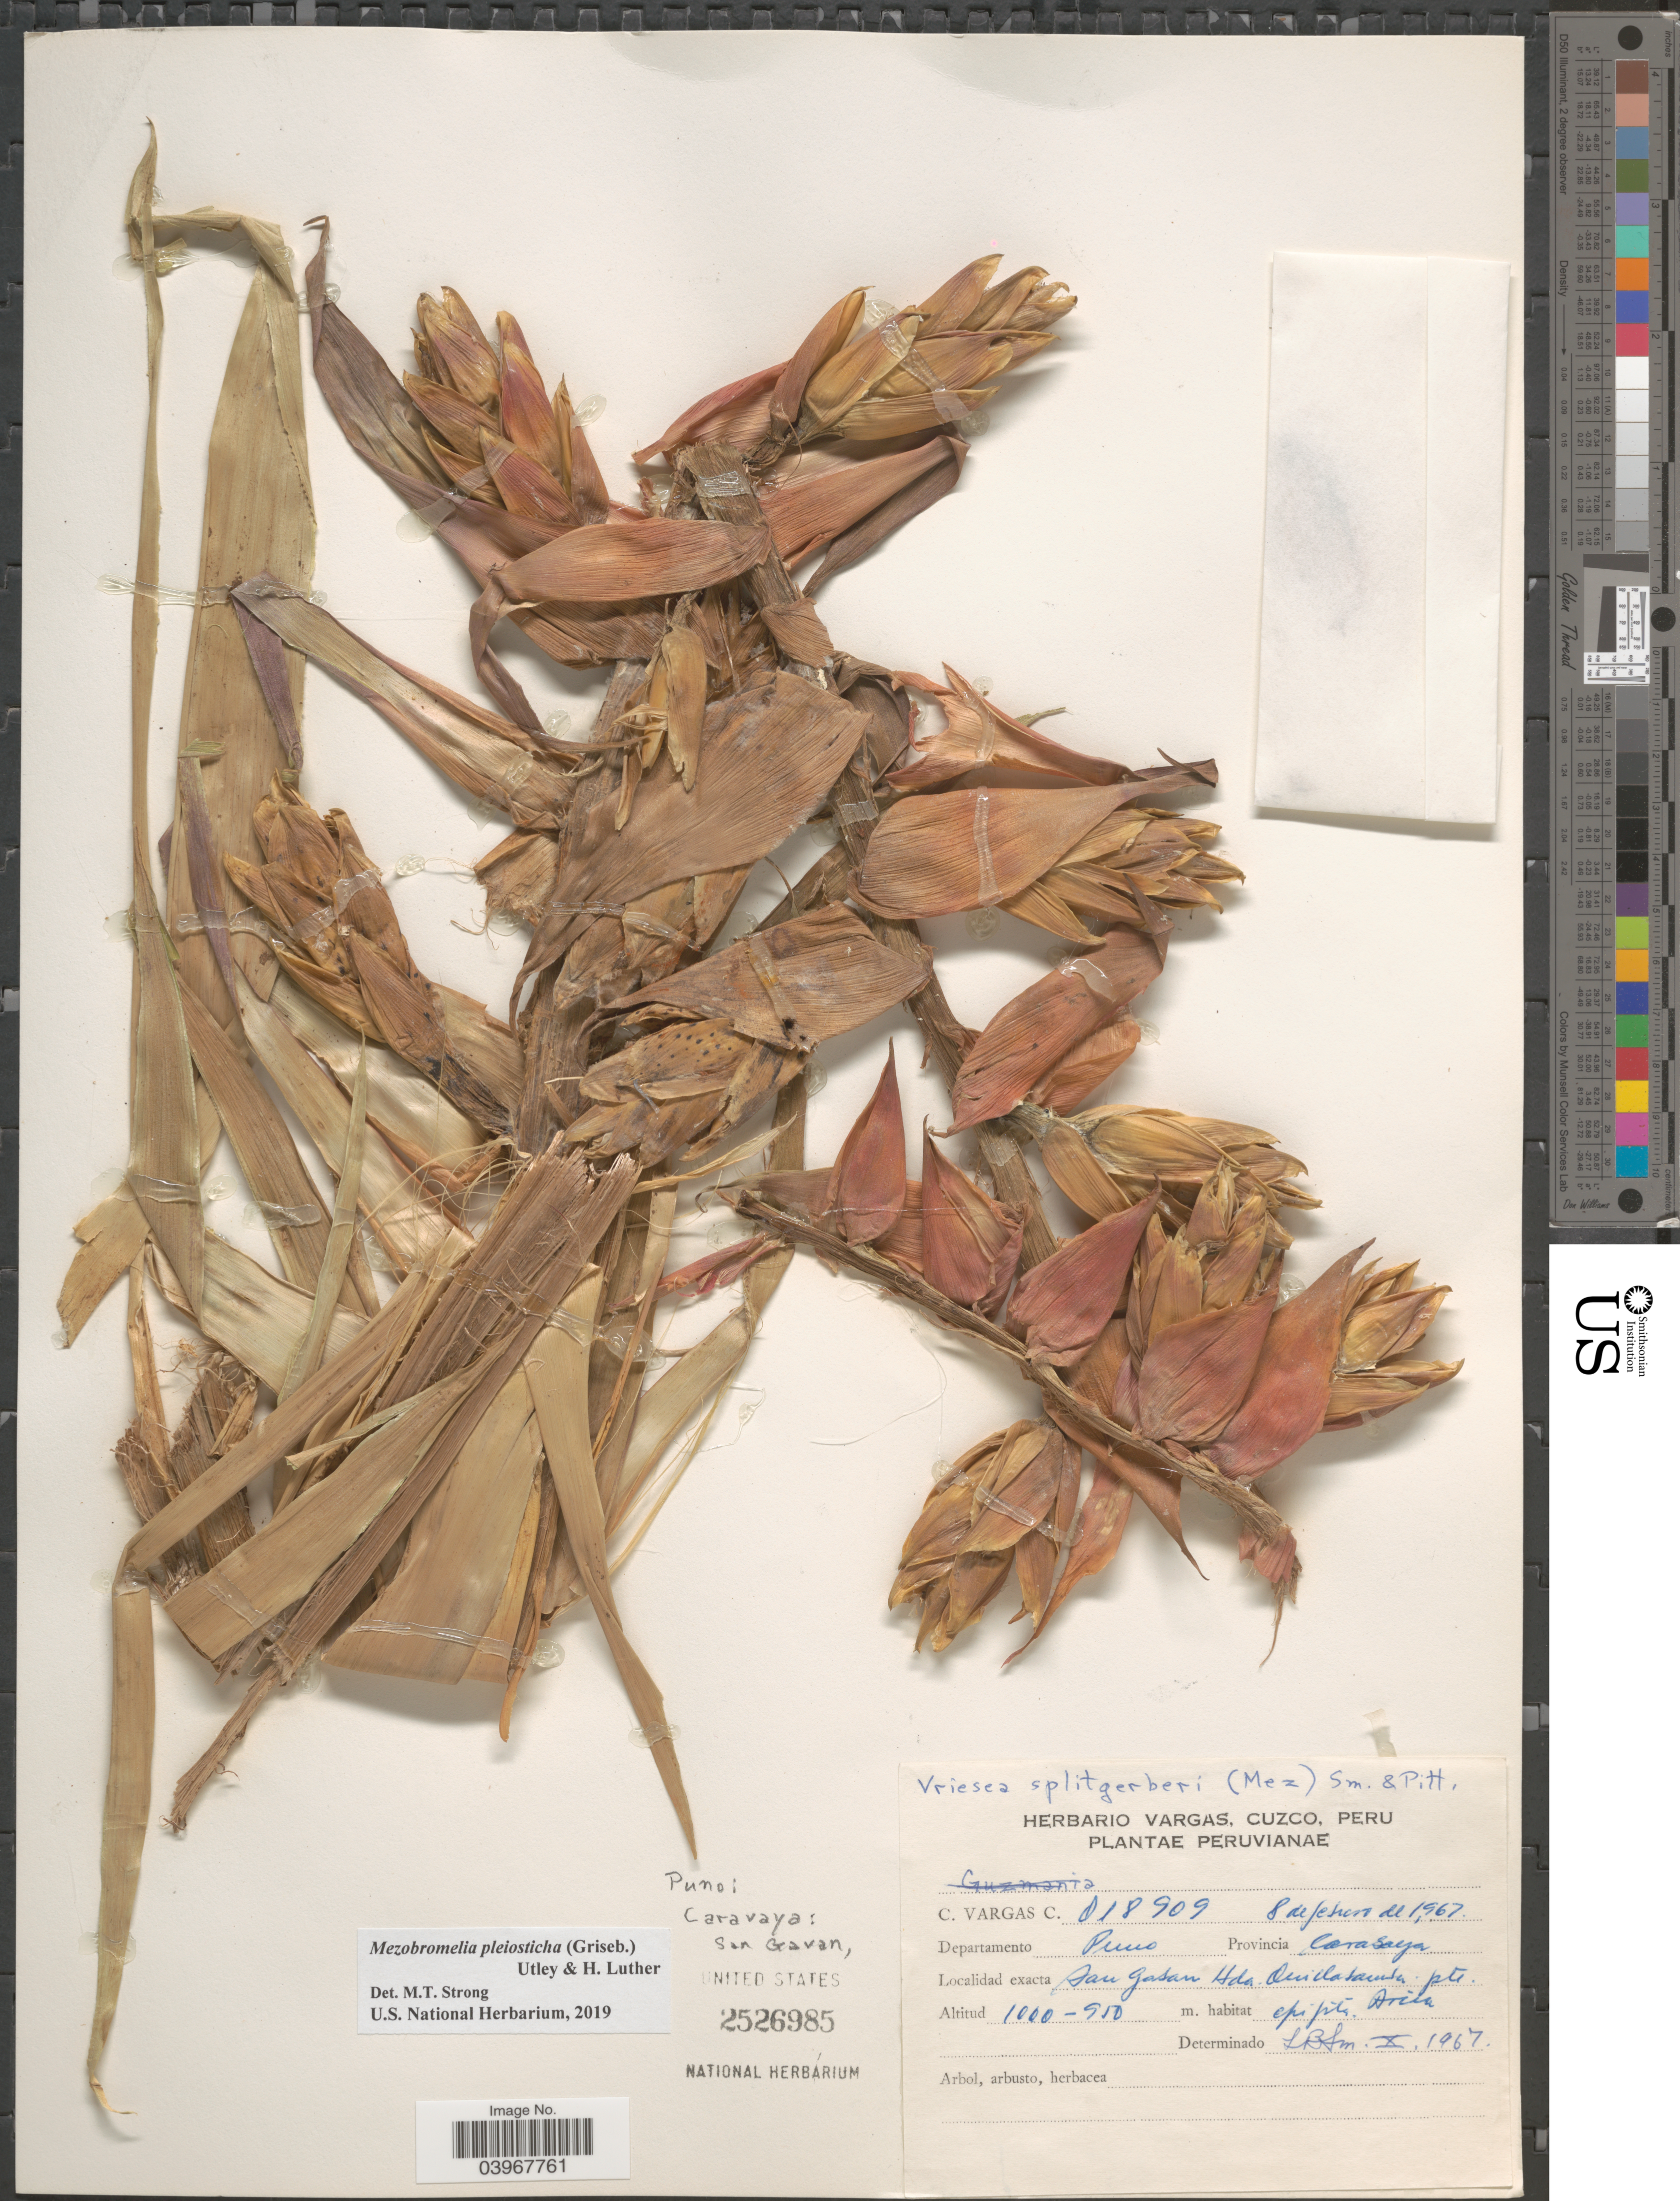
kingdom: Plantae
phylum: Tracheophyta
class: Liliopsida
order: Poales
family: Bromeliaceae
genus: Mezobromelia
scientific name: Mezobromelia pleiosticha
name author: (Griseb.) Utley & H. Luther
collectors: C. Vargas Calderón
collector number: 818909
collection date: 1967-02-08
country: Peru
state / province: Puno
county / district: Carabaya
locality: Departamento Puno. Caravaya. San Gavan. Hda. Quillabamba pte.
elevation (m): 950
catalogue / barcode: US 2526985